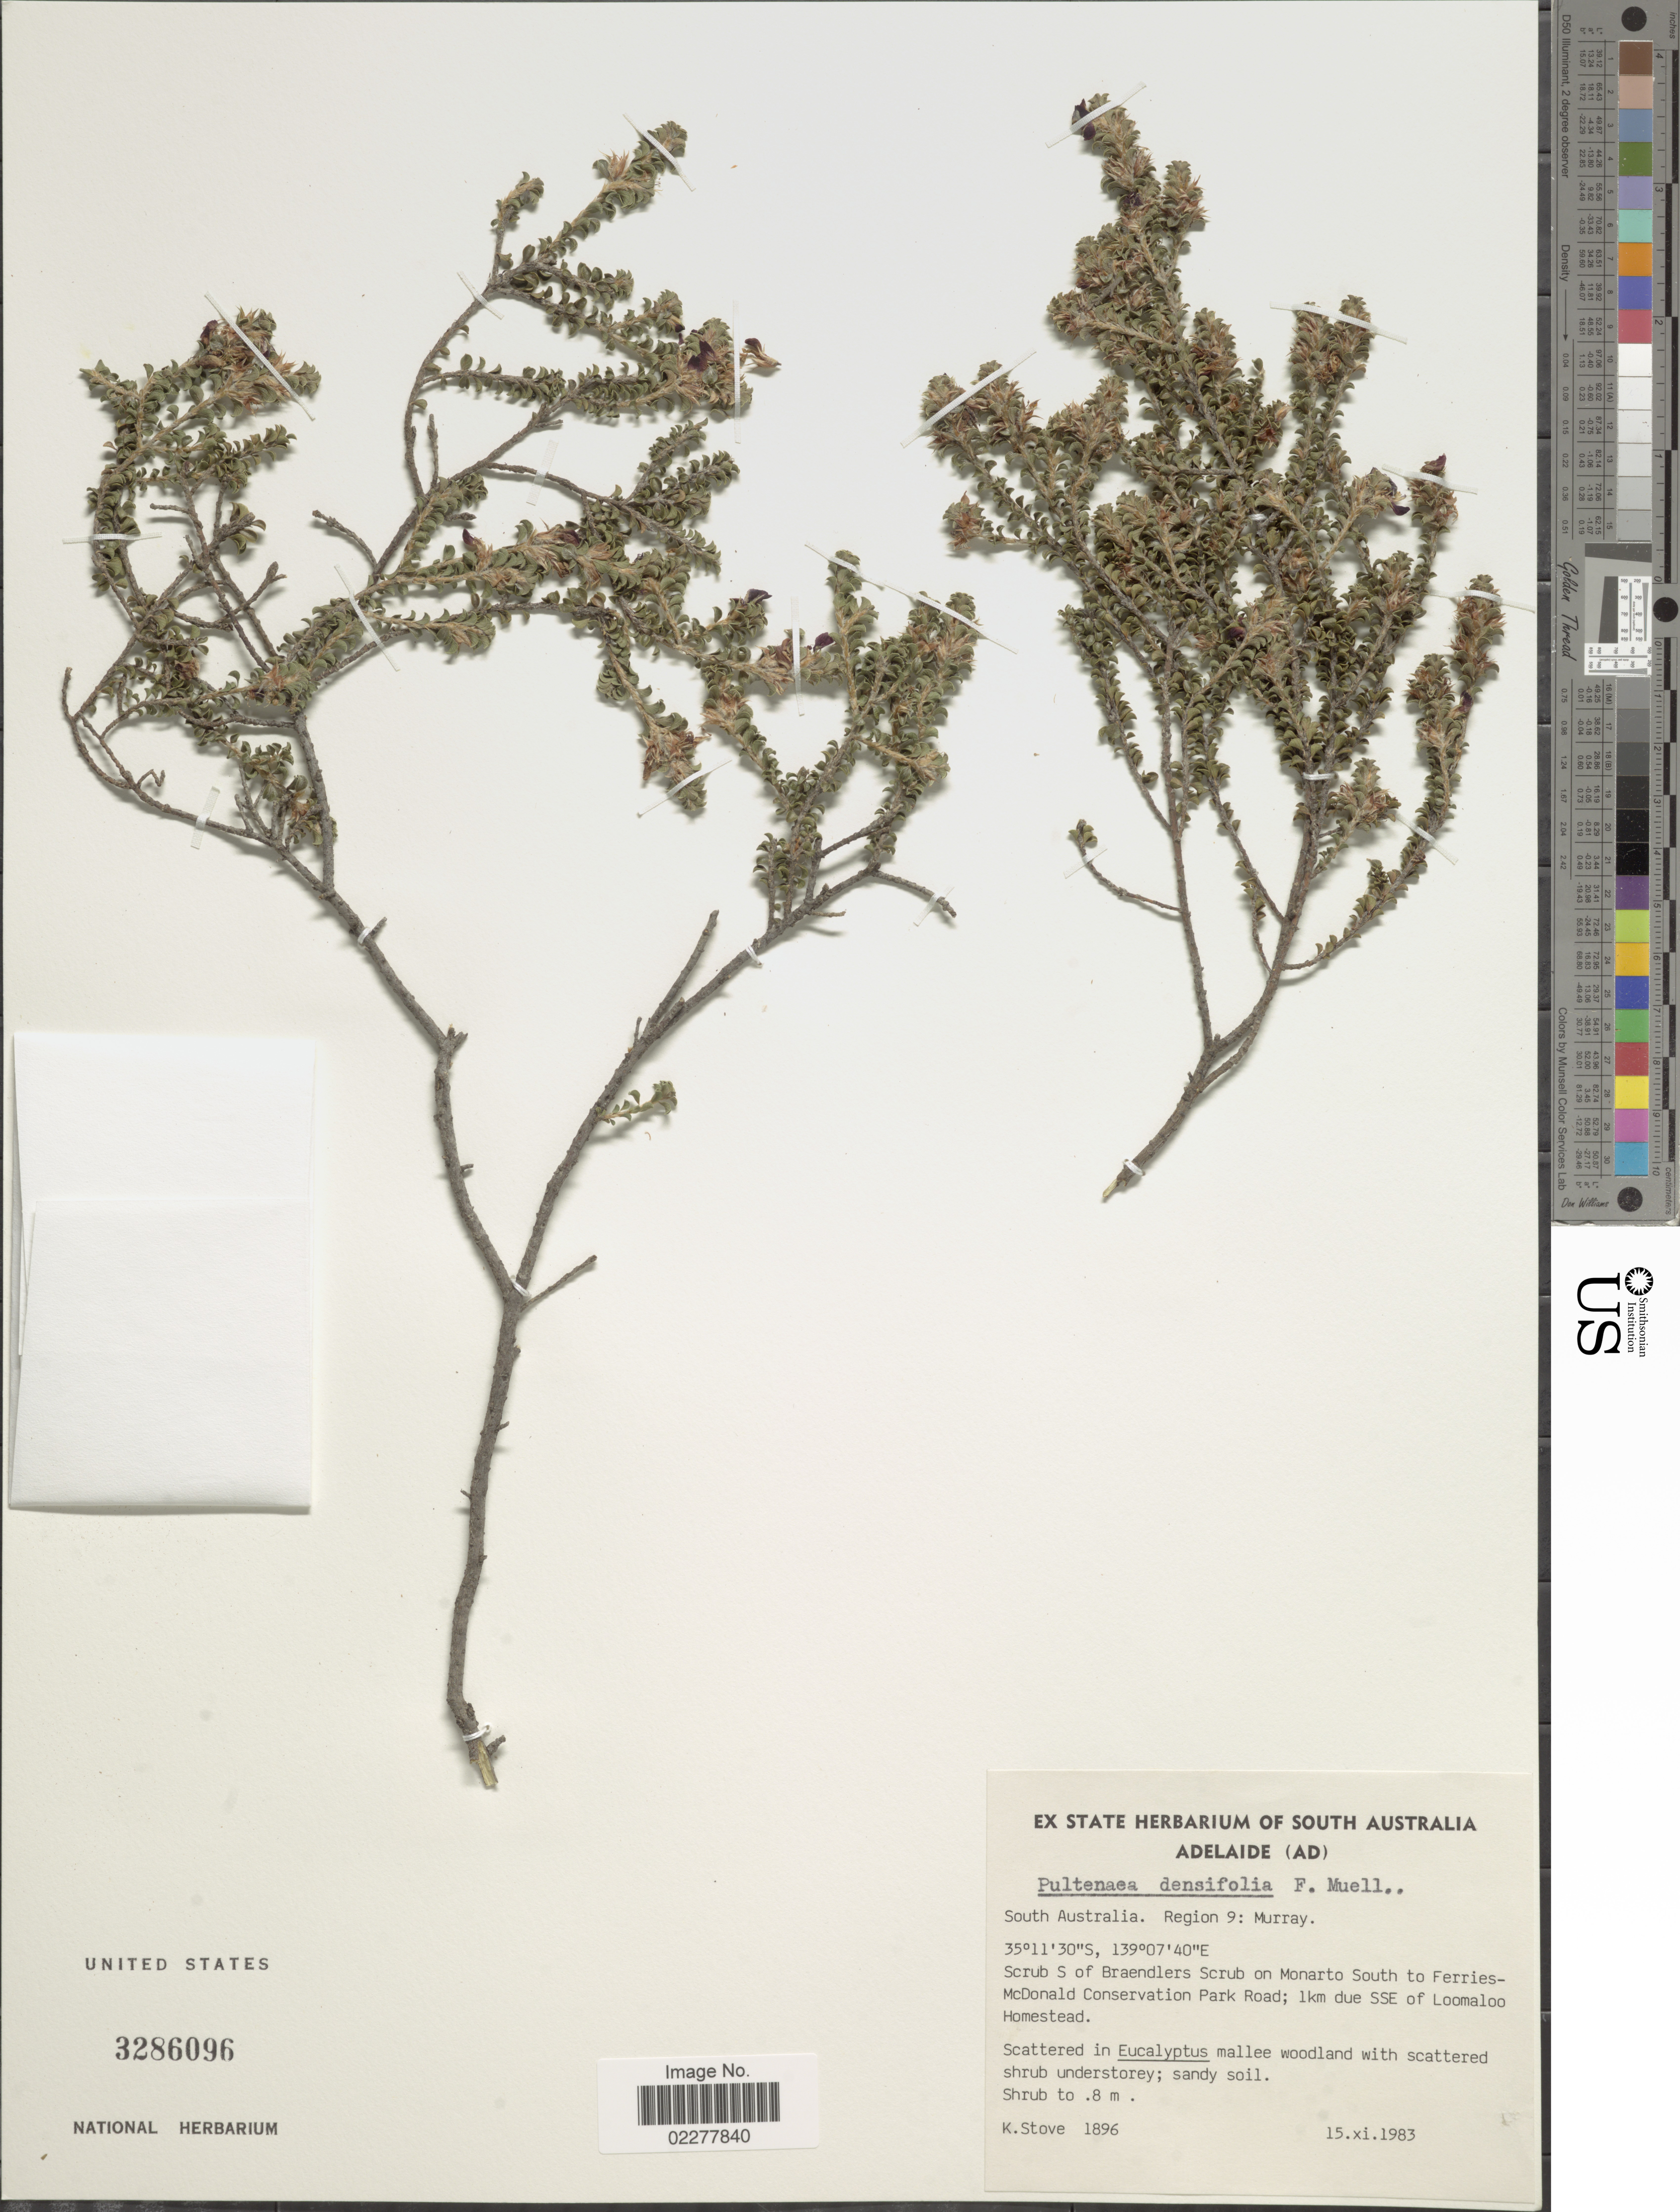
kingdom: Plantae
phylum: Tracheophyta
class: Magnoliopsida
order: Fabales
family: Fabaceae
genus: Pultenaea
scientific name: Pultenaea densifolia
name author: F. Muell.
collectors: K. Stove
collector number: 1896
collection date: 1983-11-15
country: Australia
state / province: South Australia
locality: Region 9; Murray. Scrubs S of Breandlers Scrub on Monarto South to Ferries-McDonald Conservation Park Road; 1km due SSE of Loolaloo Homestead.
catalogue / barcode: US 3286096